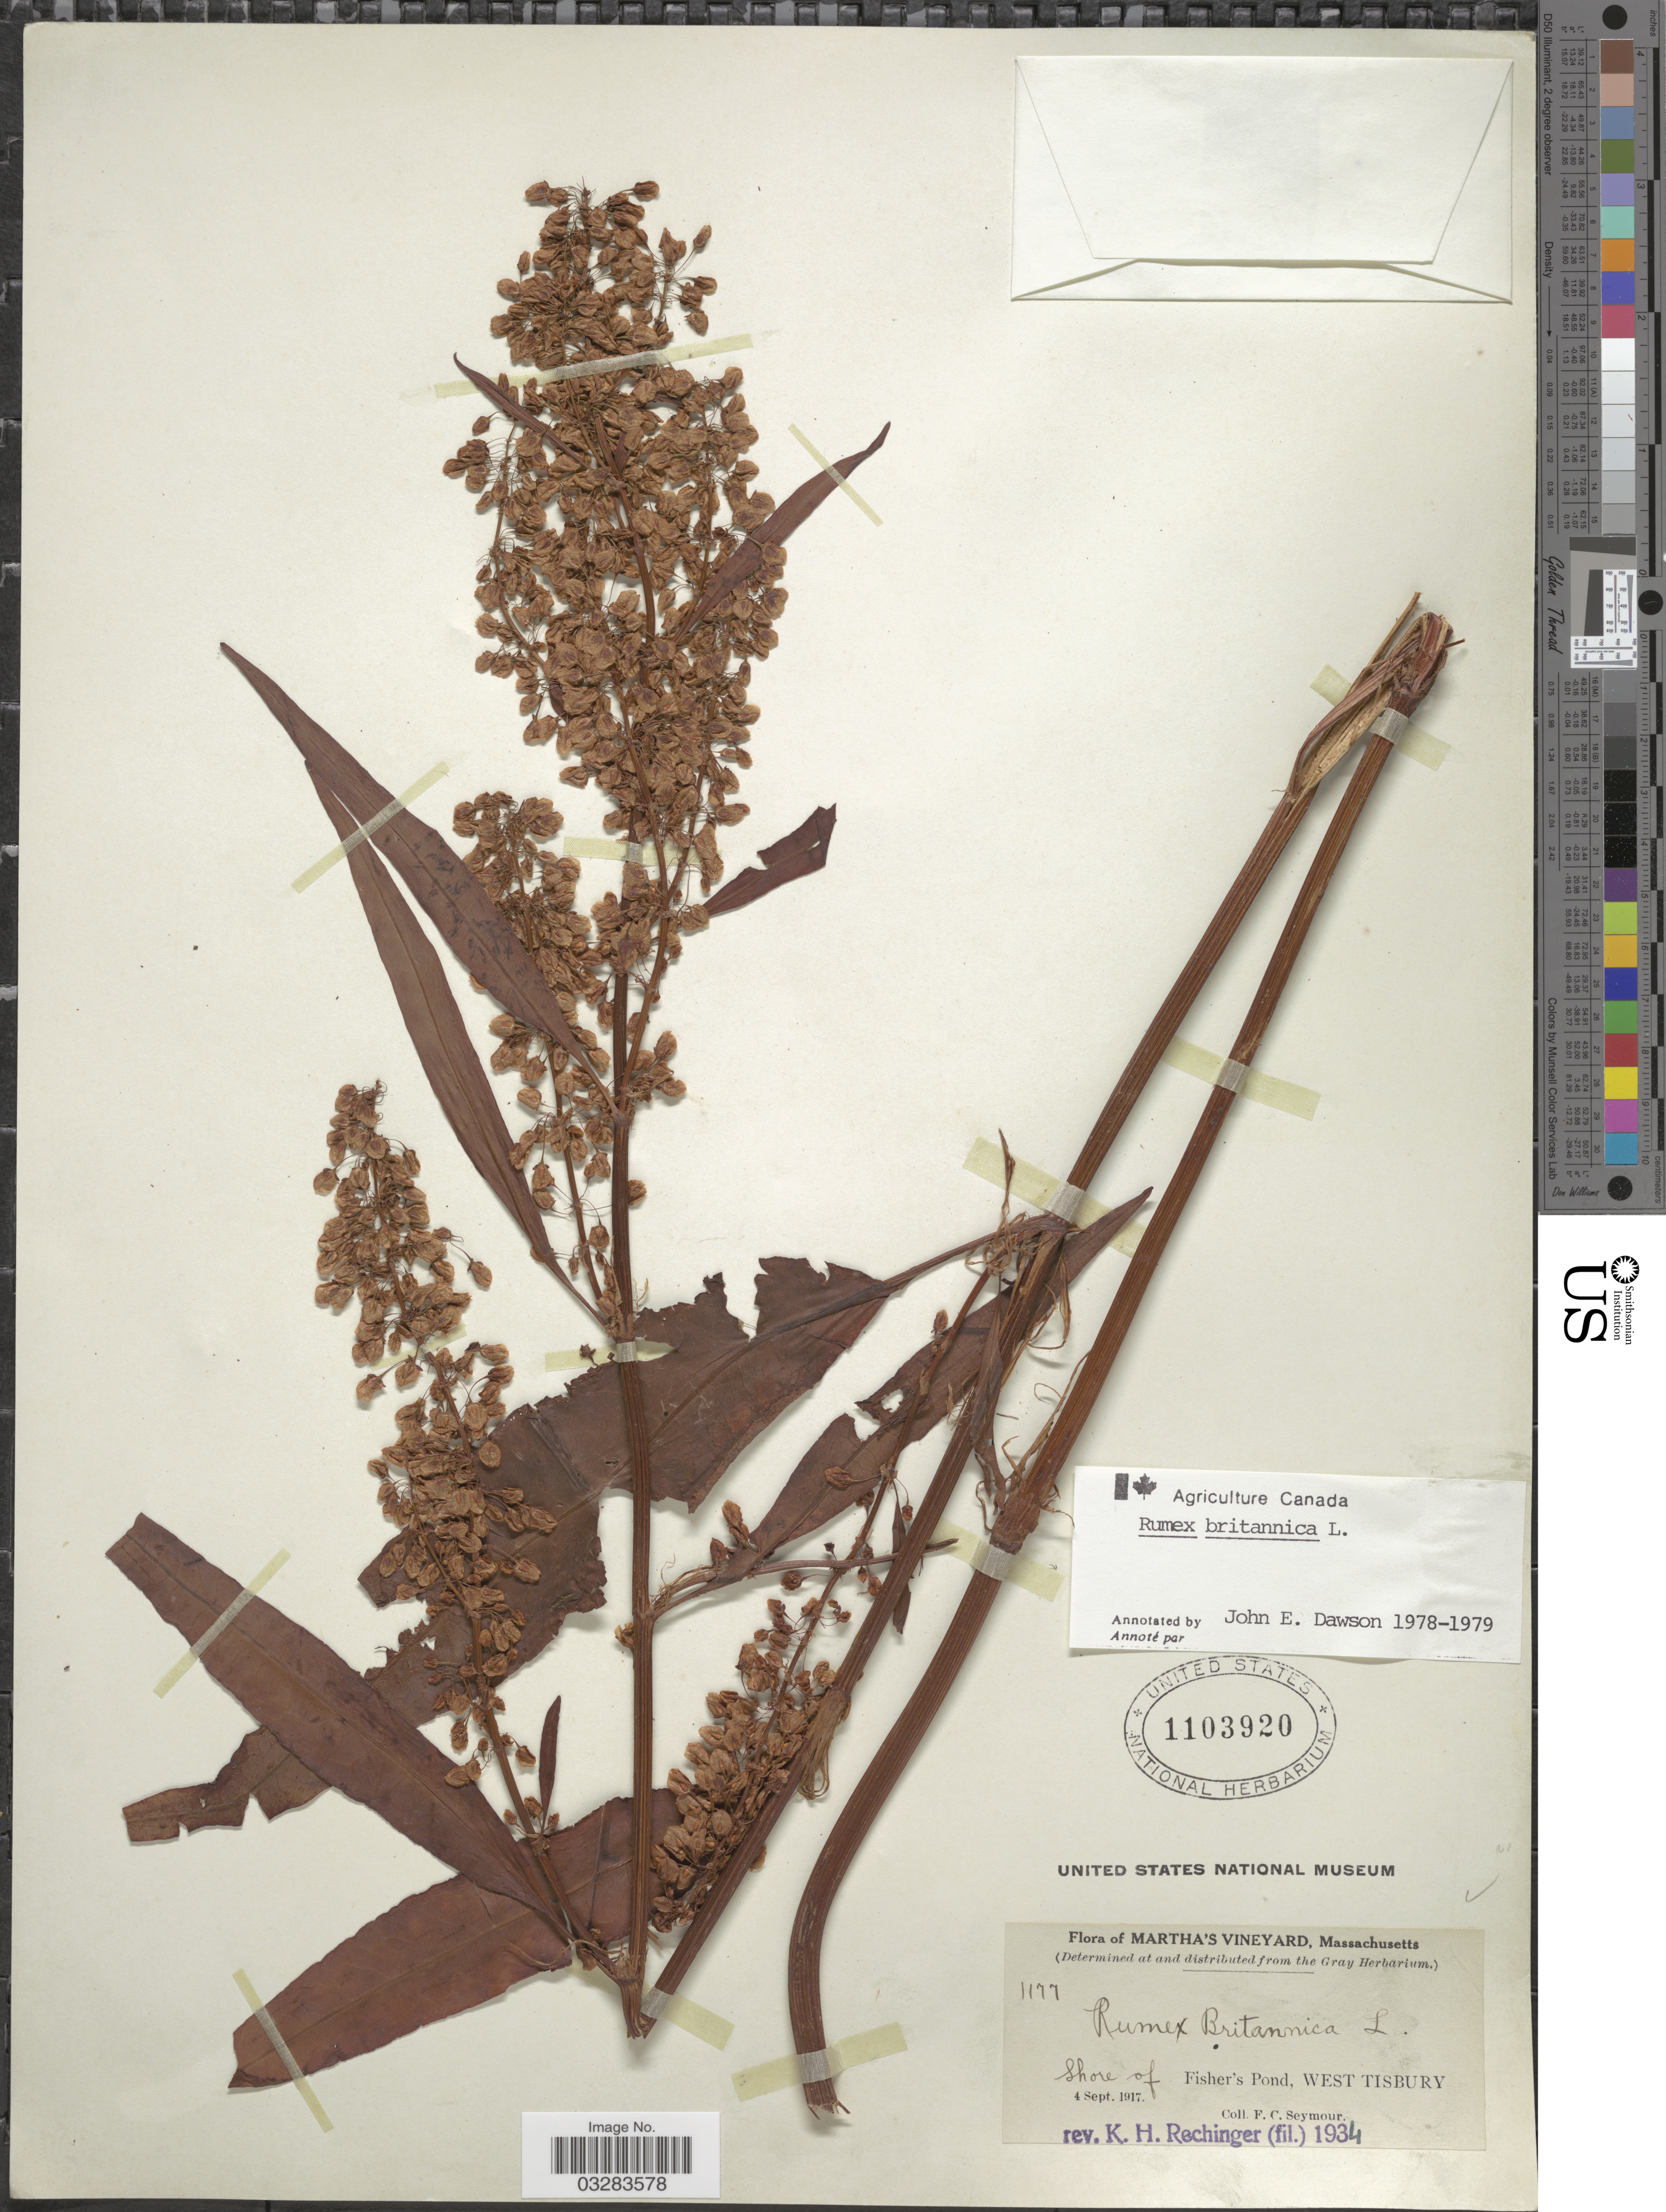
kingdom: Plantae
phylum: Tracheophyta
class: Magnoliopsida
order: Caryophyllales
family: Polygonaceae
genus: Rumex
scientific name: Rumex britannica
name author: L.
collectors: F. C. Seymour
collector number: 1177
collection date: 1917-09-04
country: United States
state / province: Massachusetts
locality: Martha's Vineyard. Shore of Fisher's Pond, West Tisbury.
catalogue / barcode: US 1103920